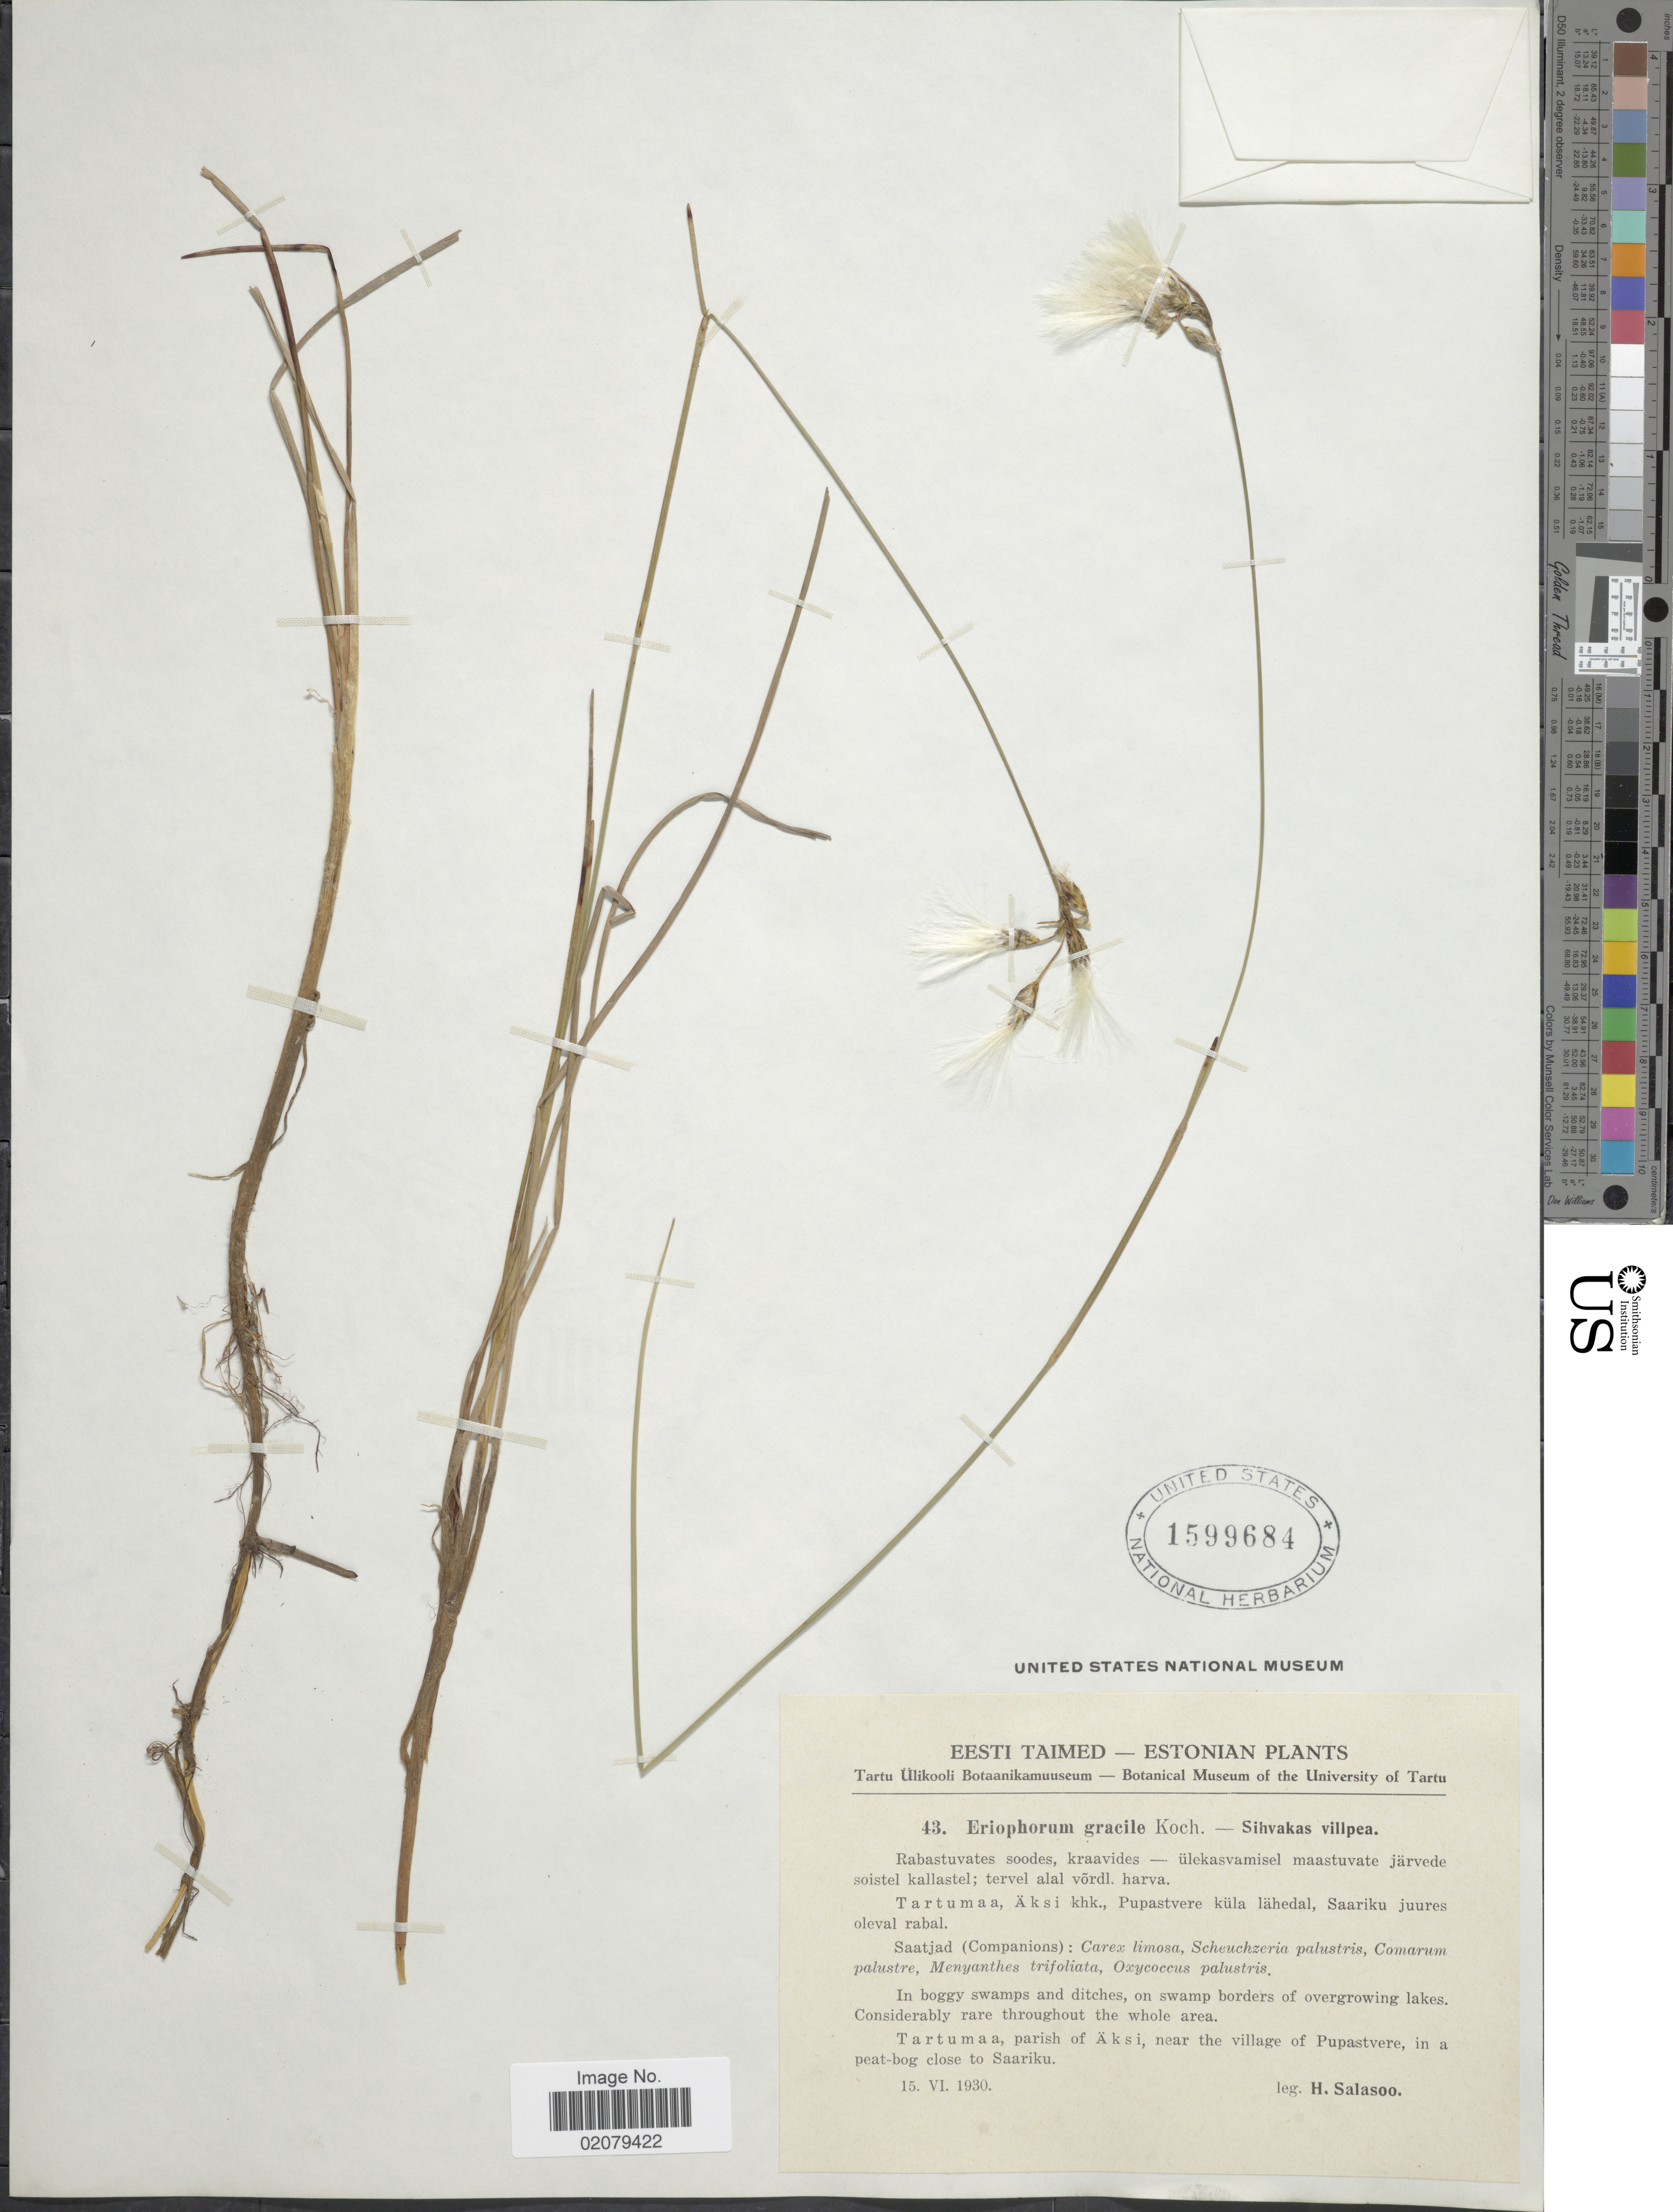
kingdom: Plantae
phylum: Tracheophyta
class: Liliopsida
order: Poales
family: Cyperaceae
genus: Eriophorum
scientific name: Eriophorum gracile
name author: W.D.J. Koch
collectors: H. Salasoo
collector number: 43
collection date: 1930-06-15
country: Estonia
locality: Tartumaa, parish of Aksi, near the village of Pupastvere, in a peat-bog close to Saariku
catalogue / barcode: US 1599684